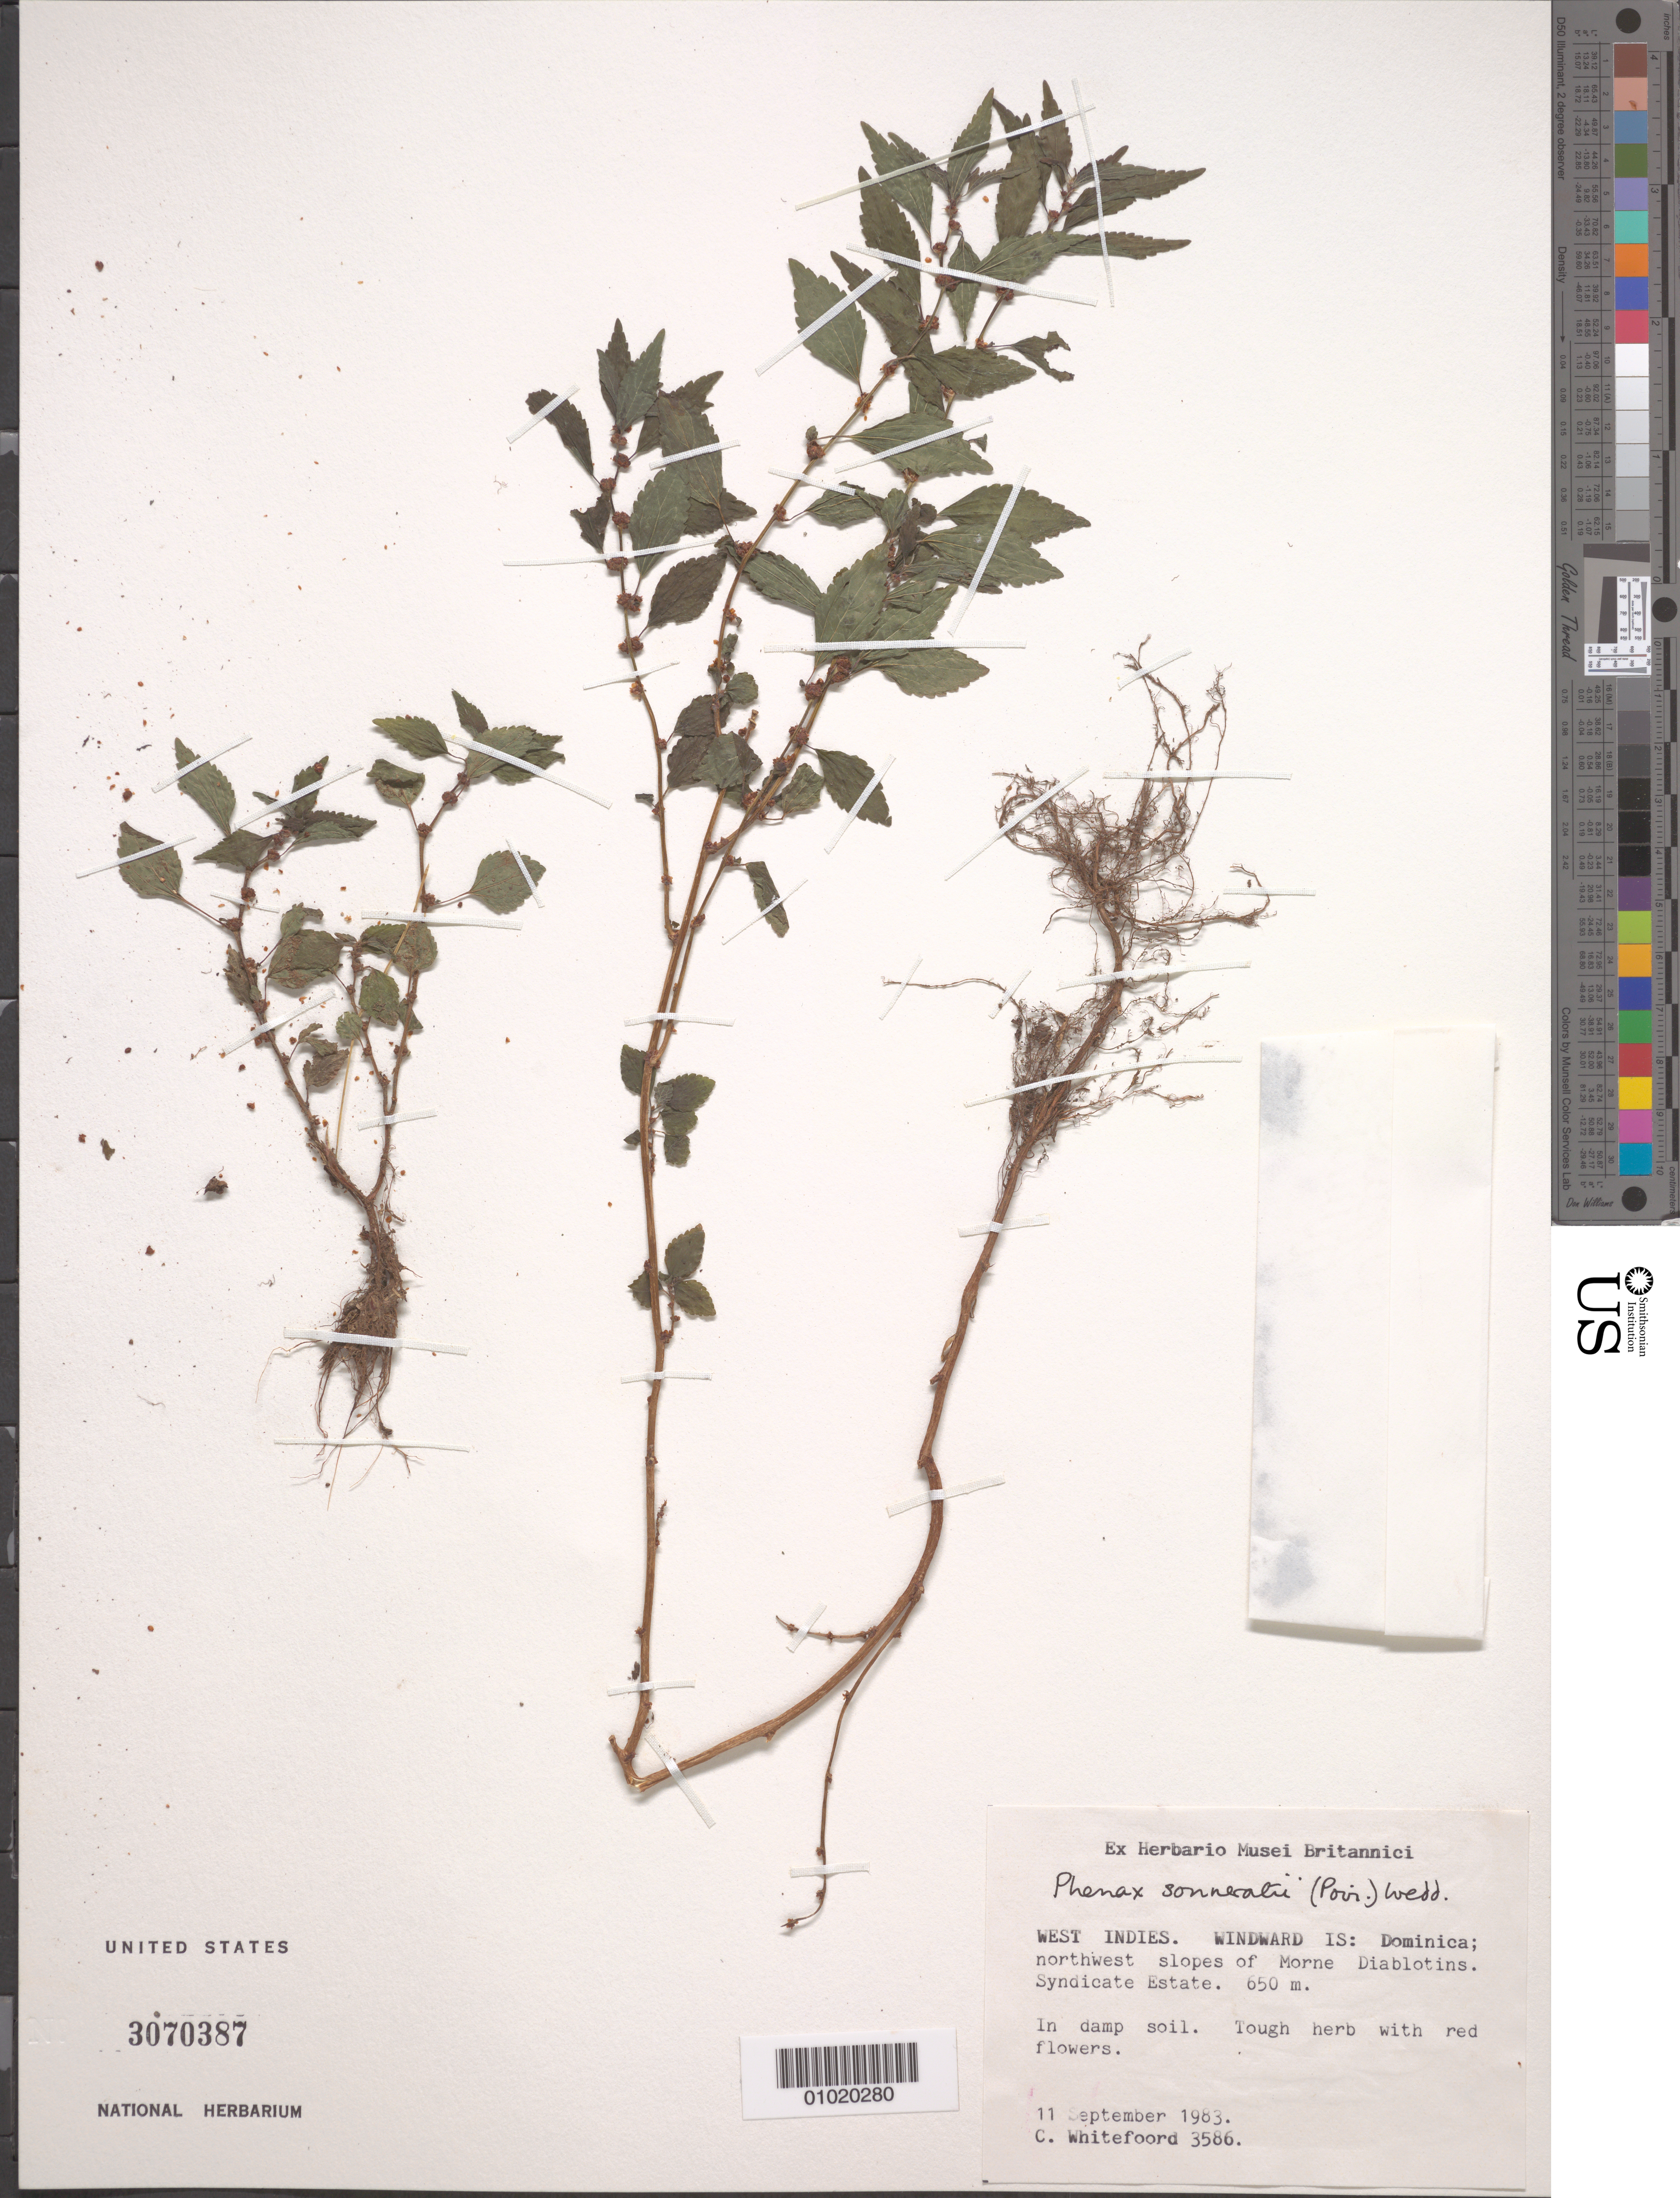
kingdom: Plantae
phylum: Tracheophyta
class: Magnoliopsida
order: Rosales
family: Urticaceae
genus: Phenax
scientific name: Phenax sonneratii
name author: (Poir.) Wedd.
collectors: C. Whitefoord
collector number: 3586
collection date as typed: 11 Sep 1983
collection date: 1983-09-11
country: Dominica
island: Dominica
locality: Northwest slopes of Morne Diablotins. Syndicate Estate.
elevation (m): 650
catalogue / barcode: US 3070387